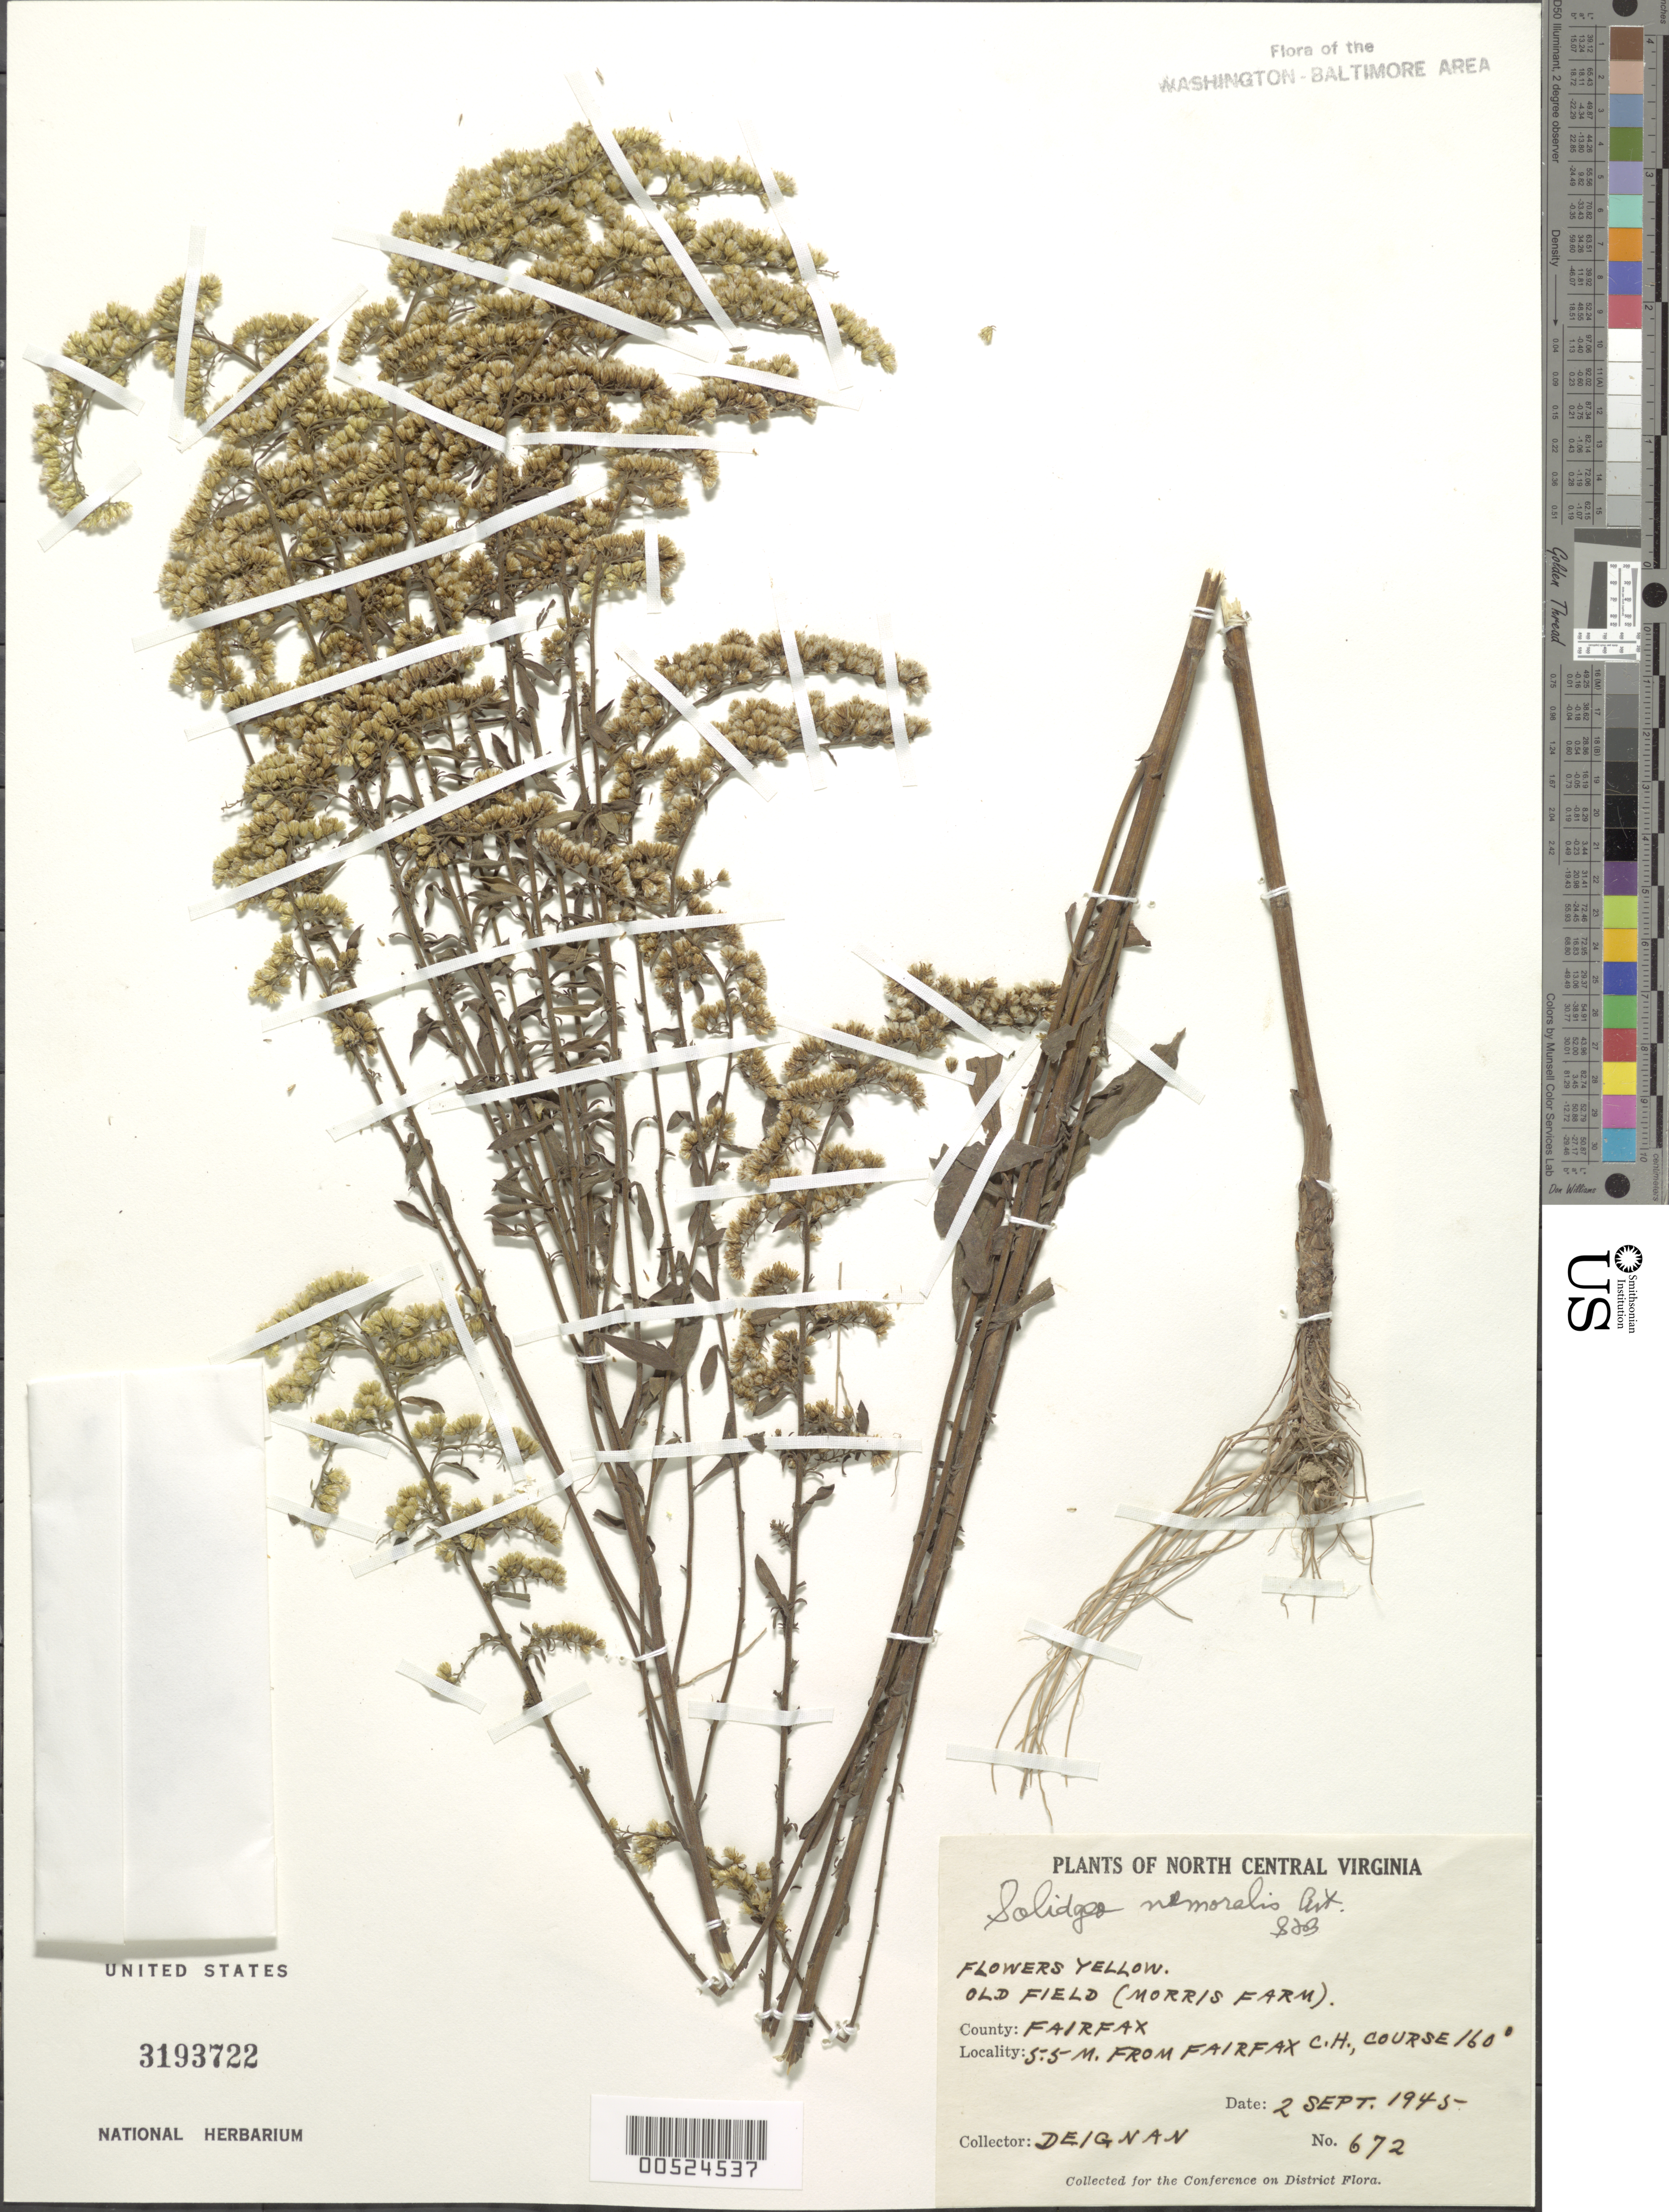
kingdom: Plantae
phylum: Tracheophyta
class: Magnoliopsida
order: Asterales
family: Asteraceae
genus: Solidago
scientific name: Solidago nemoralis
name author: Aiton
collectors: H. Deignan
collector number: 672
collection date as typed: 02 Sep 1945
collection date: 1945-09-02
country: United States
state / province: Virginia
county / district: Fairfax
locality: Fairfax Courthouse, 5.5. mi. from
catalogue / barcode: US 3193722